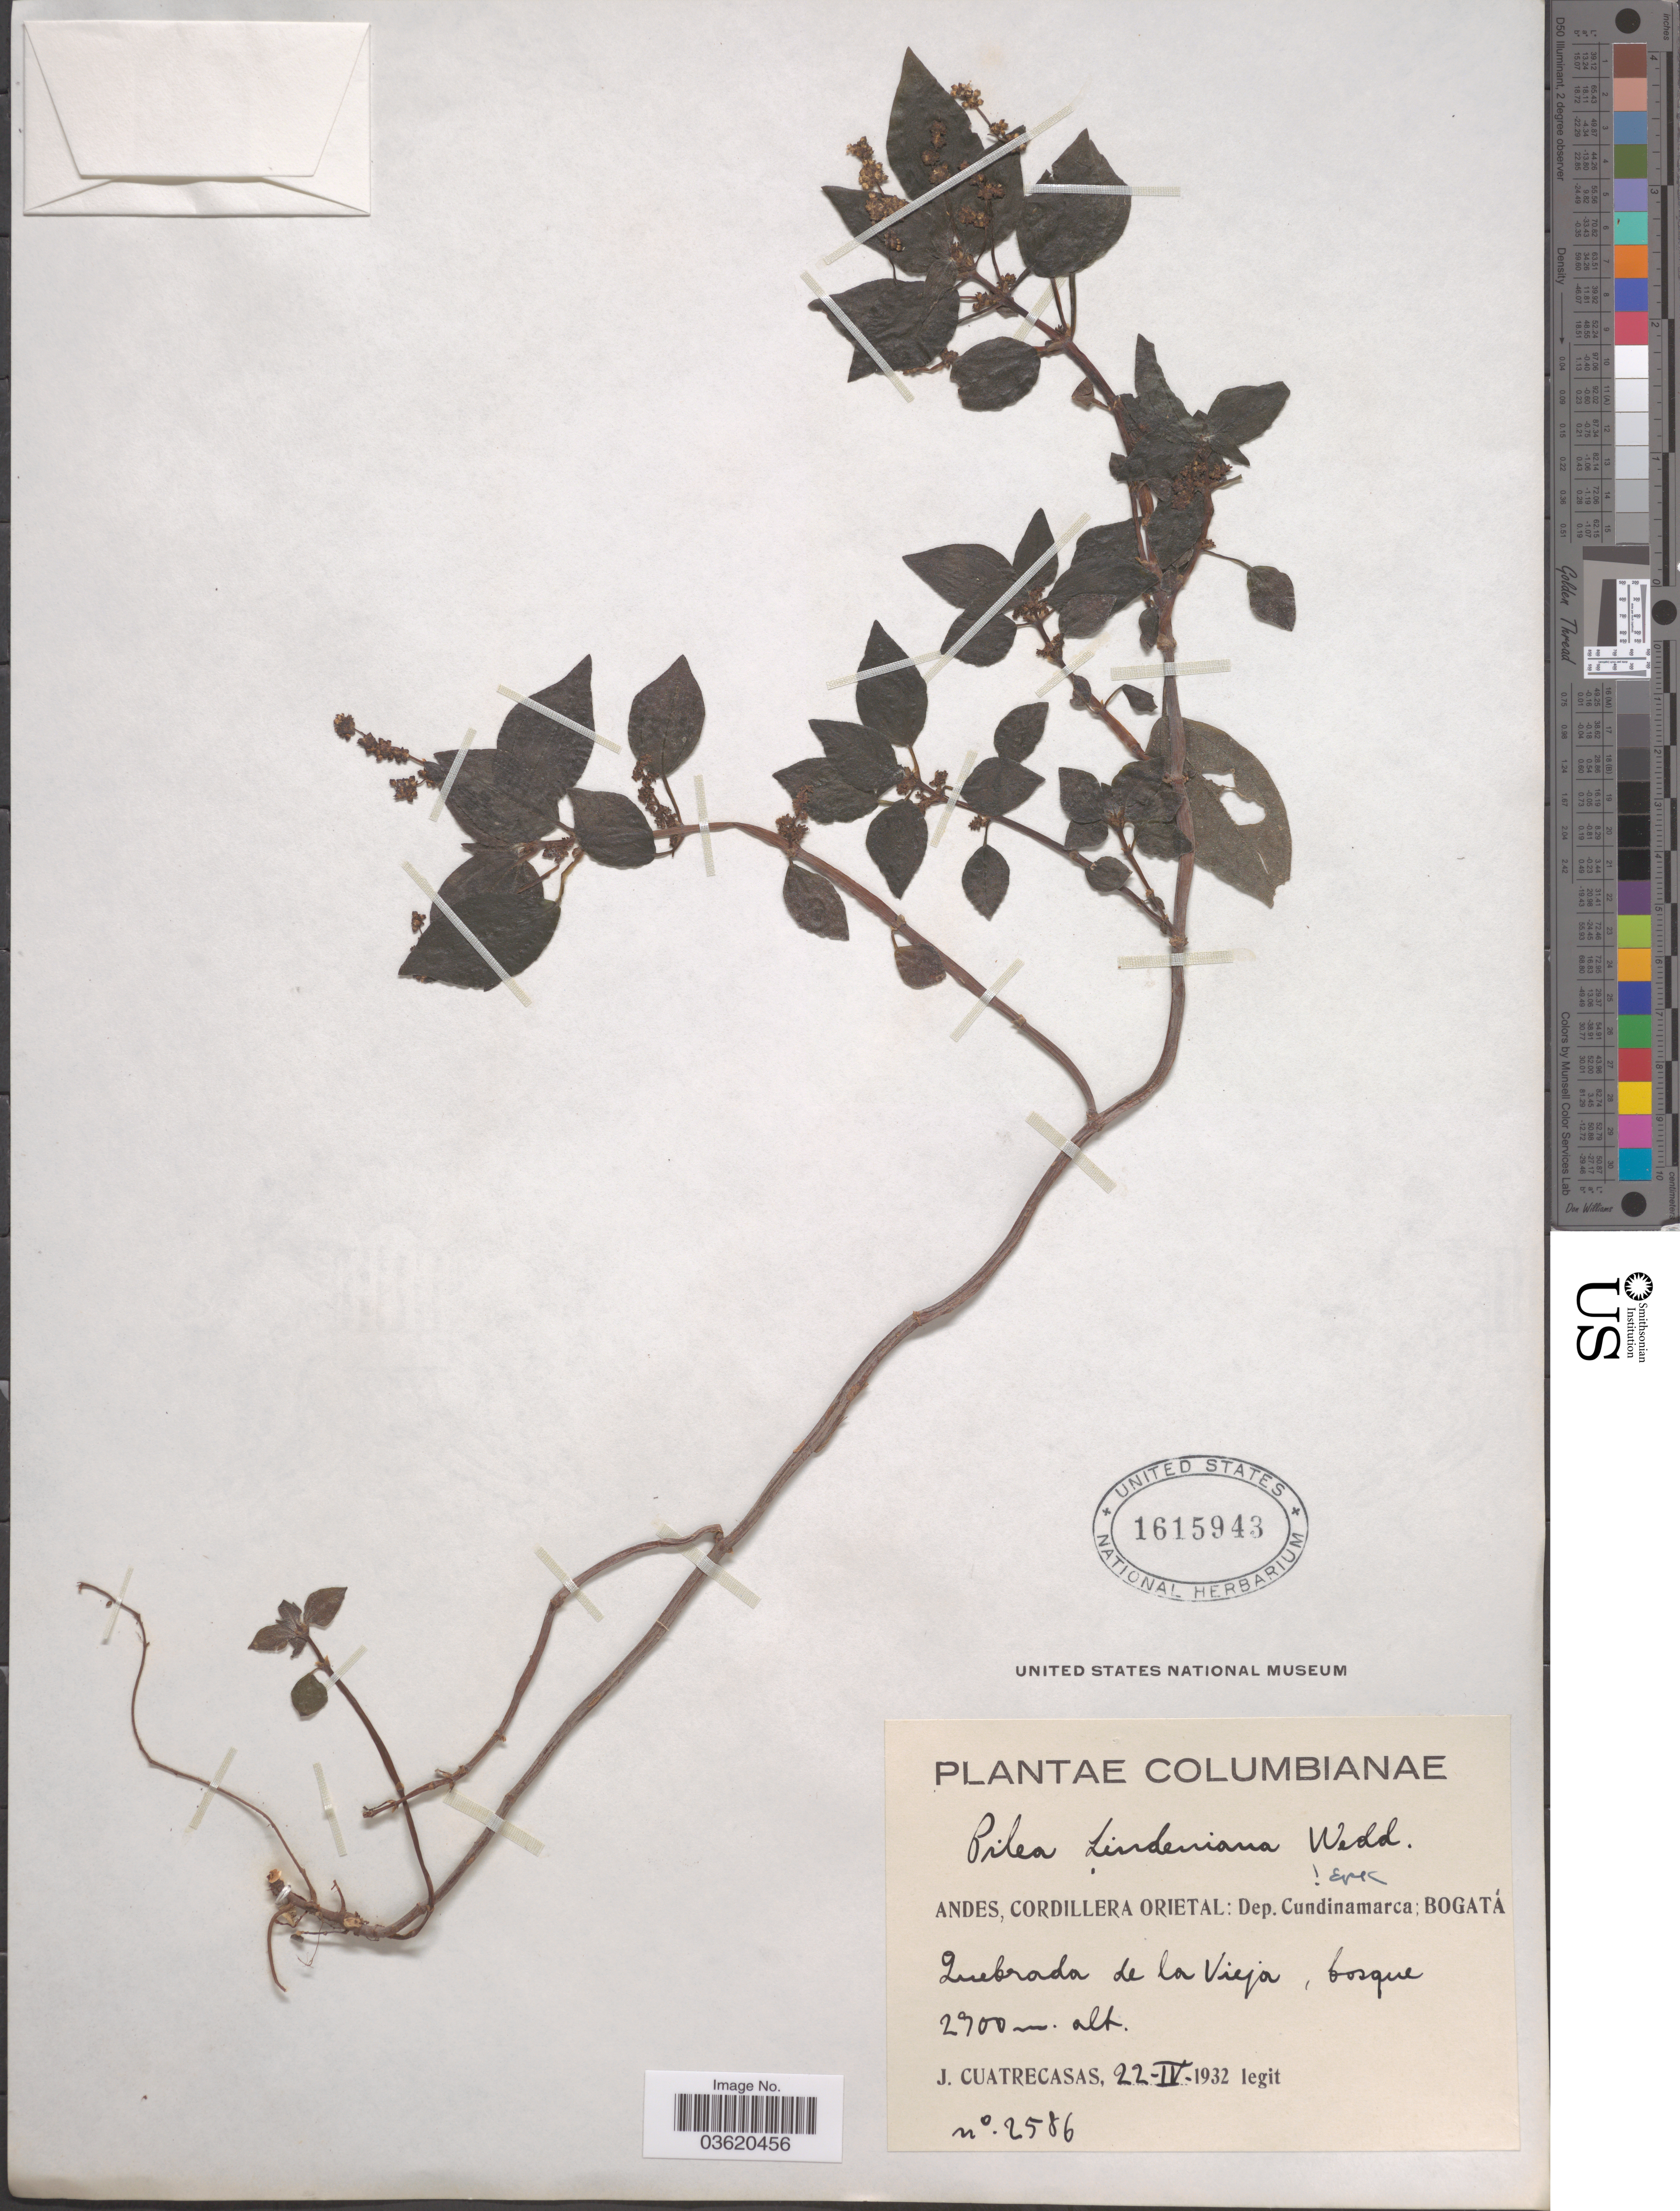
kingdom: Plantae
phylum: Tracheophyta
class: Magnoliopsida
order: Rosales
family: Urticaceae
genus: Pilea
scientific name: Pilea lindeniana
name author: Wedd.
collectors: J. Cuatrecasas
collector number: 2586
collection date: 1932-04-22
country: Colombia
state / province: Cundinamarca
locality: Andes, Cordillera Orietal: Dep. Cundinamarca; Bogotá. Quebrada de la Vieja.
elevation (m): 2700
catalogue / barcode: US 1615943